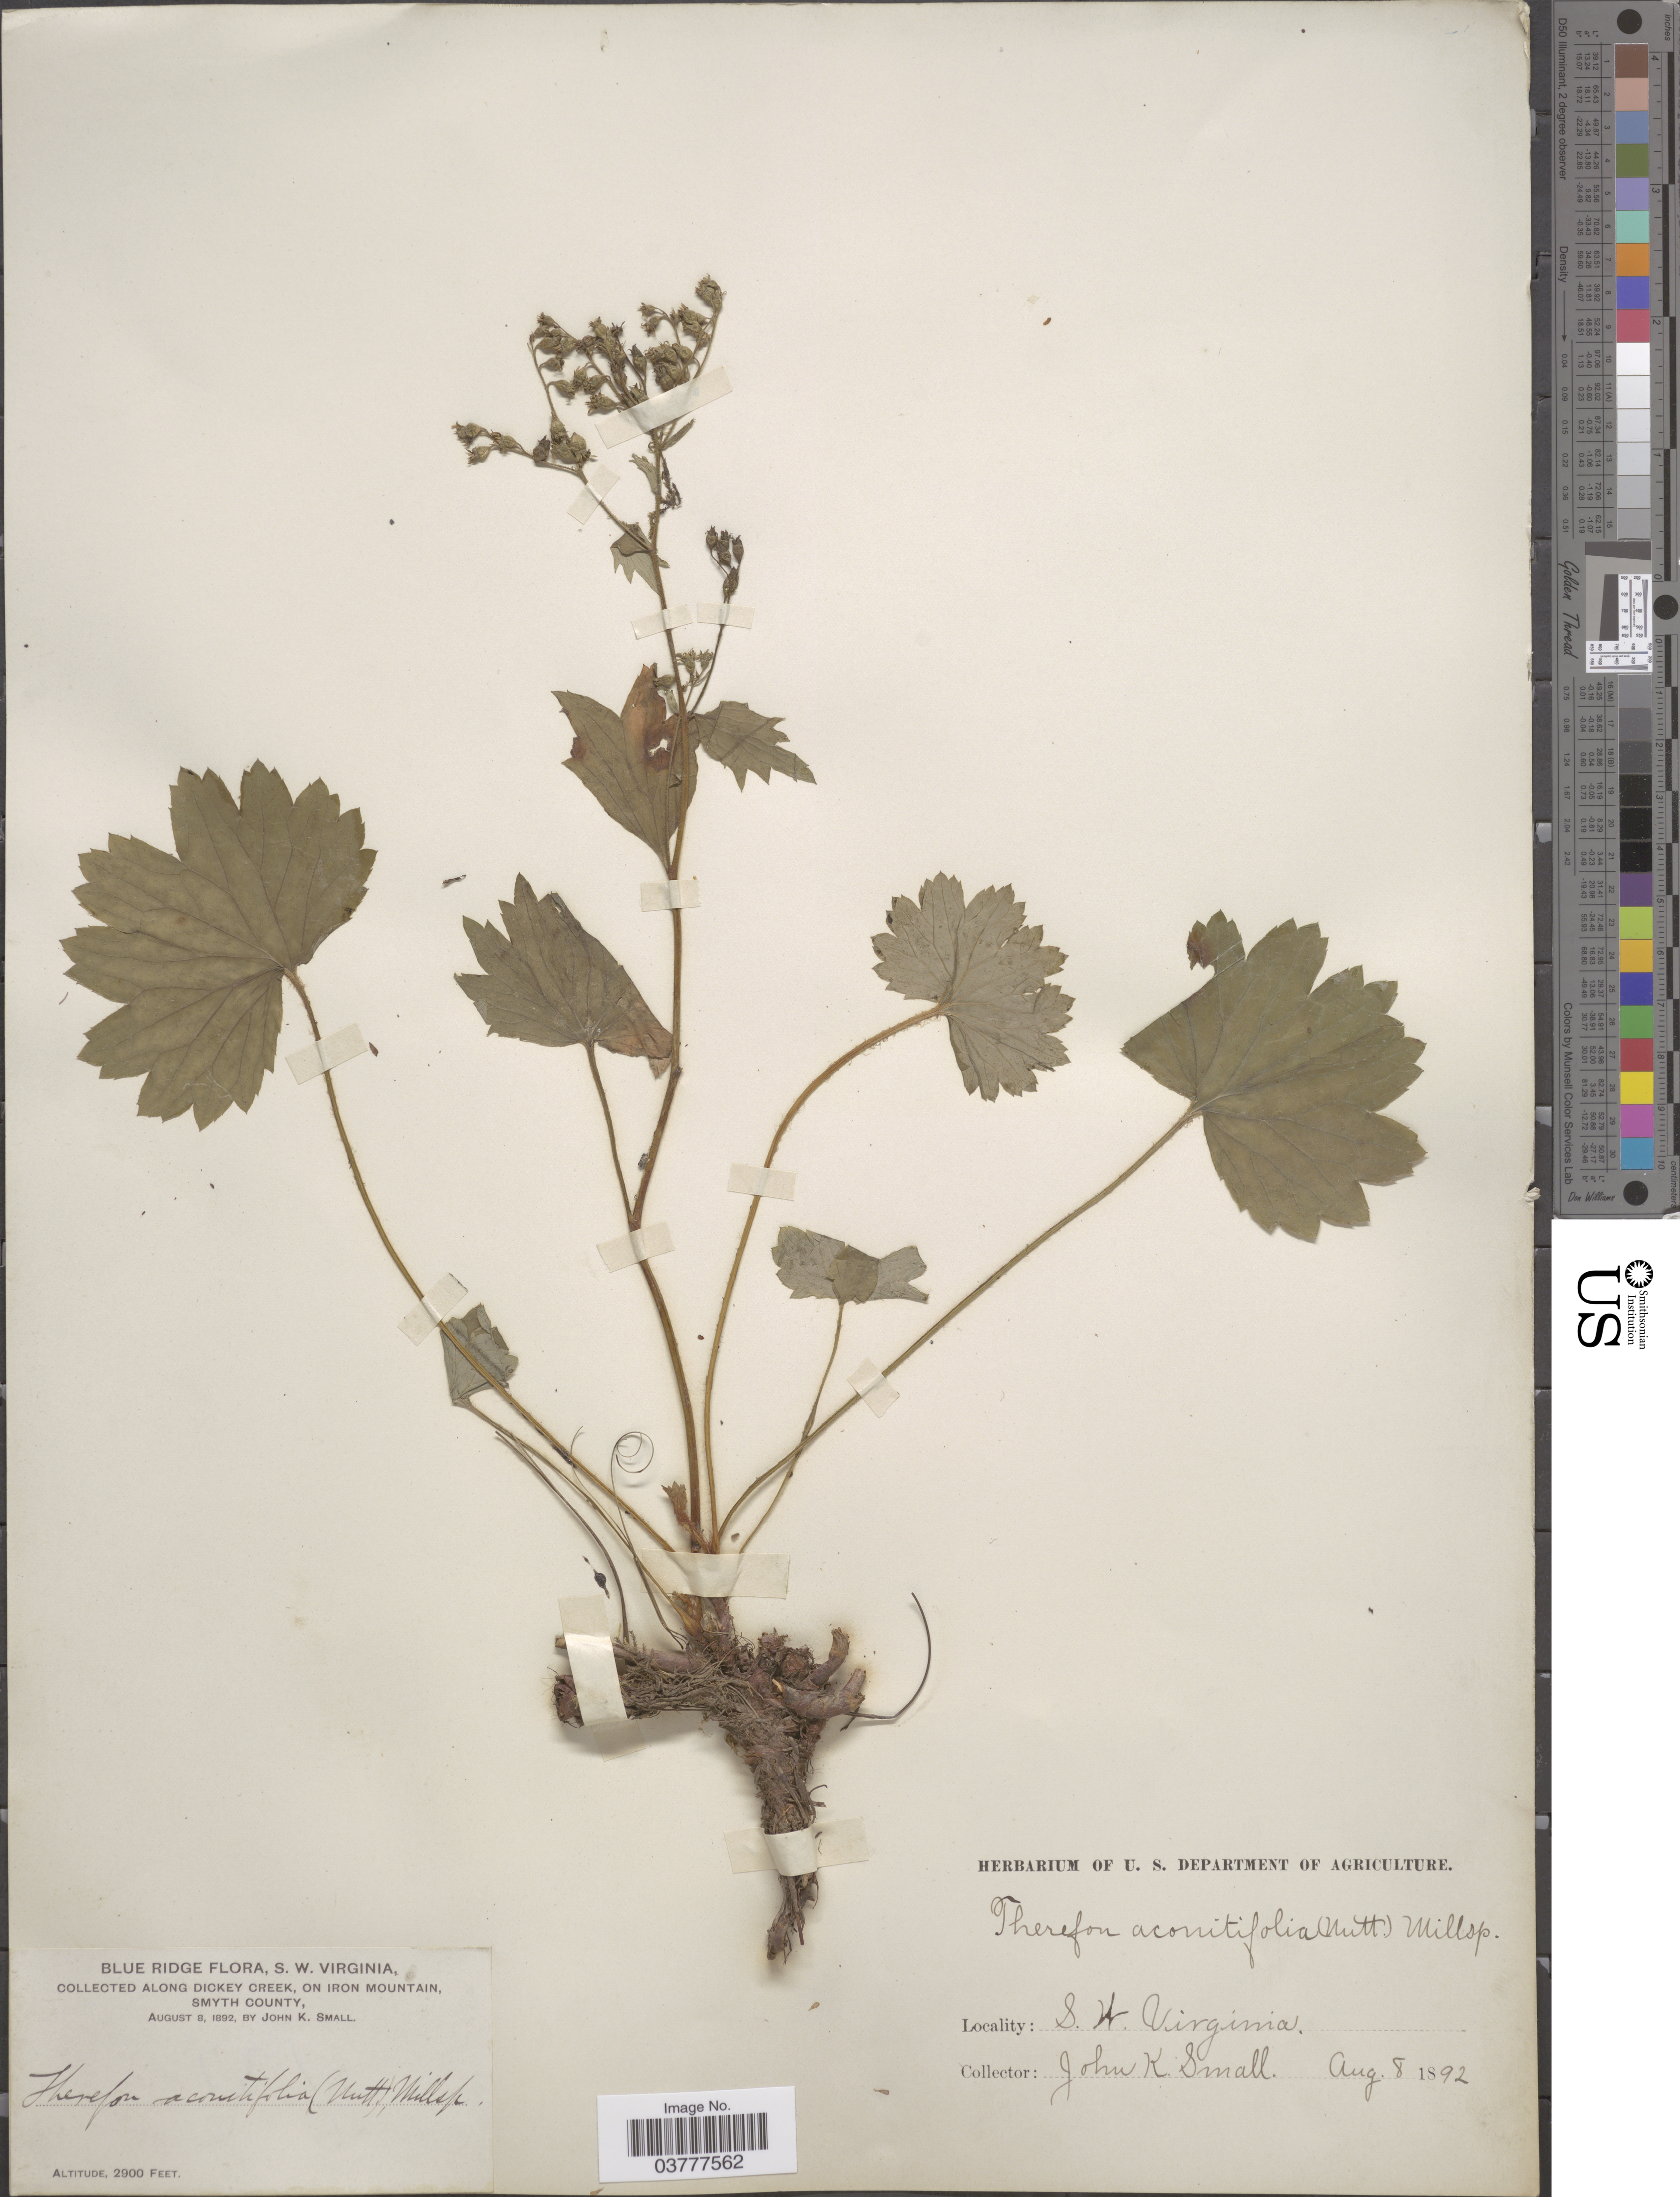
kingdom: Plantae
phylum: Tracheophyta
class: Magnoliopsida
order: Saxifragales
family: Saxifragaceae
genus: Boykinia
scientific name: Boykinia aconitifolia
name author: Nutt.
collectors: J. K. Small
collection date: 1892-08-08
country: United States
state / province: Virginia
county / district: Smyth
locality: Blue Ridge, S. W. Virginia. Along Dickey Creek, on Iron Mountain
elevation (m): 884